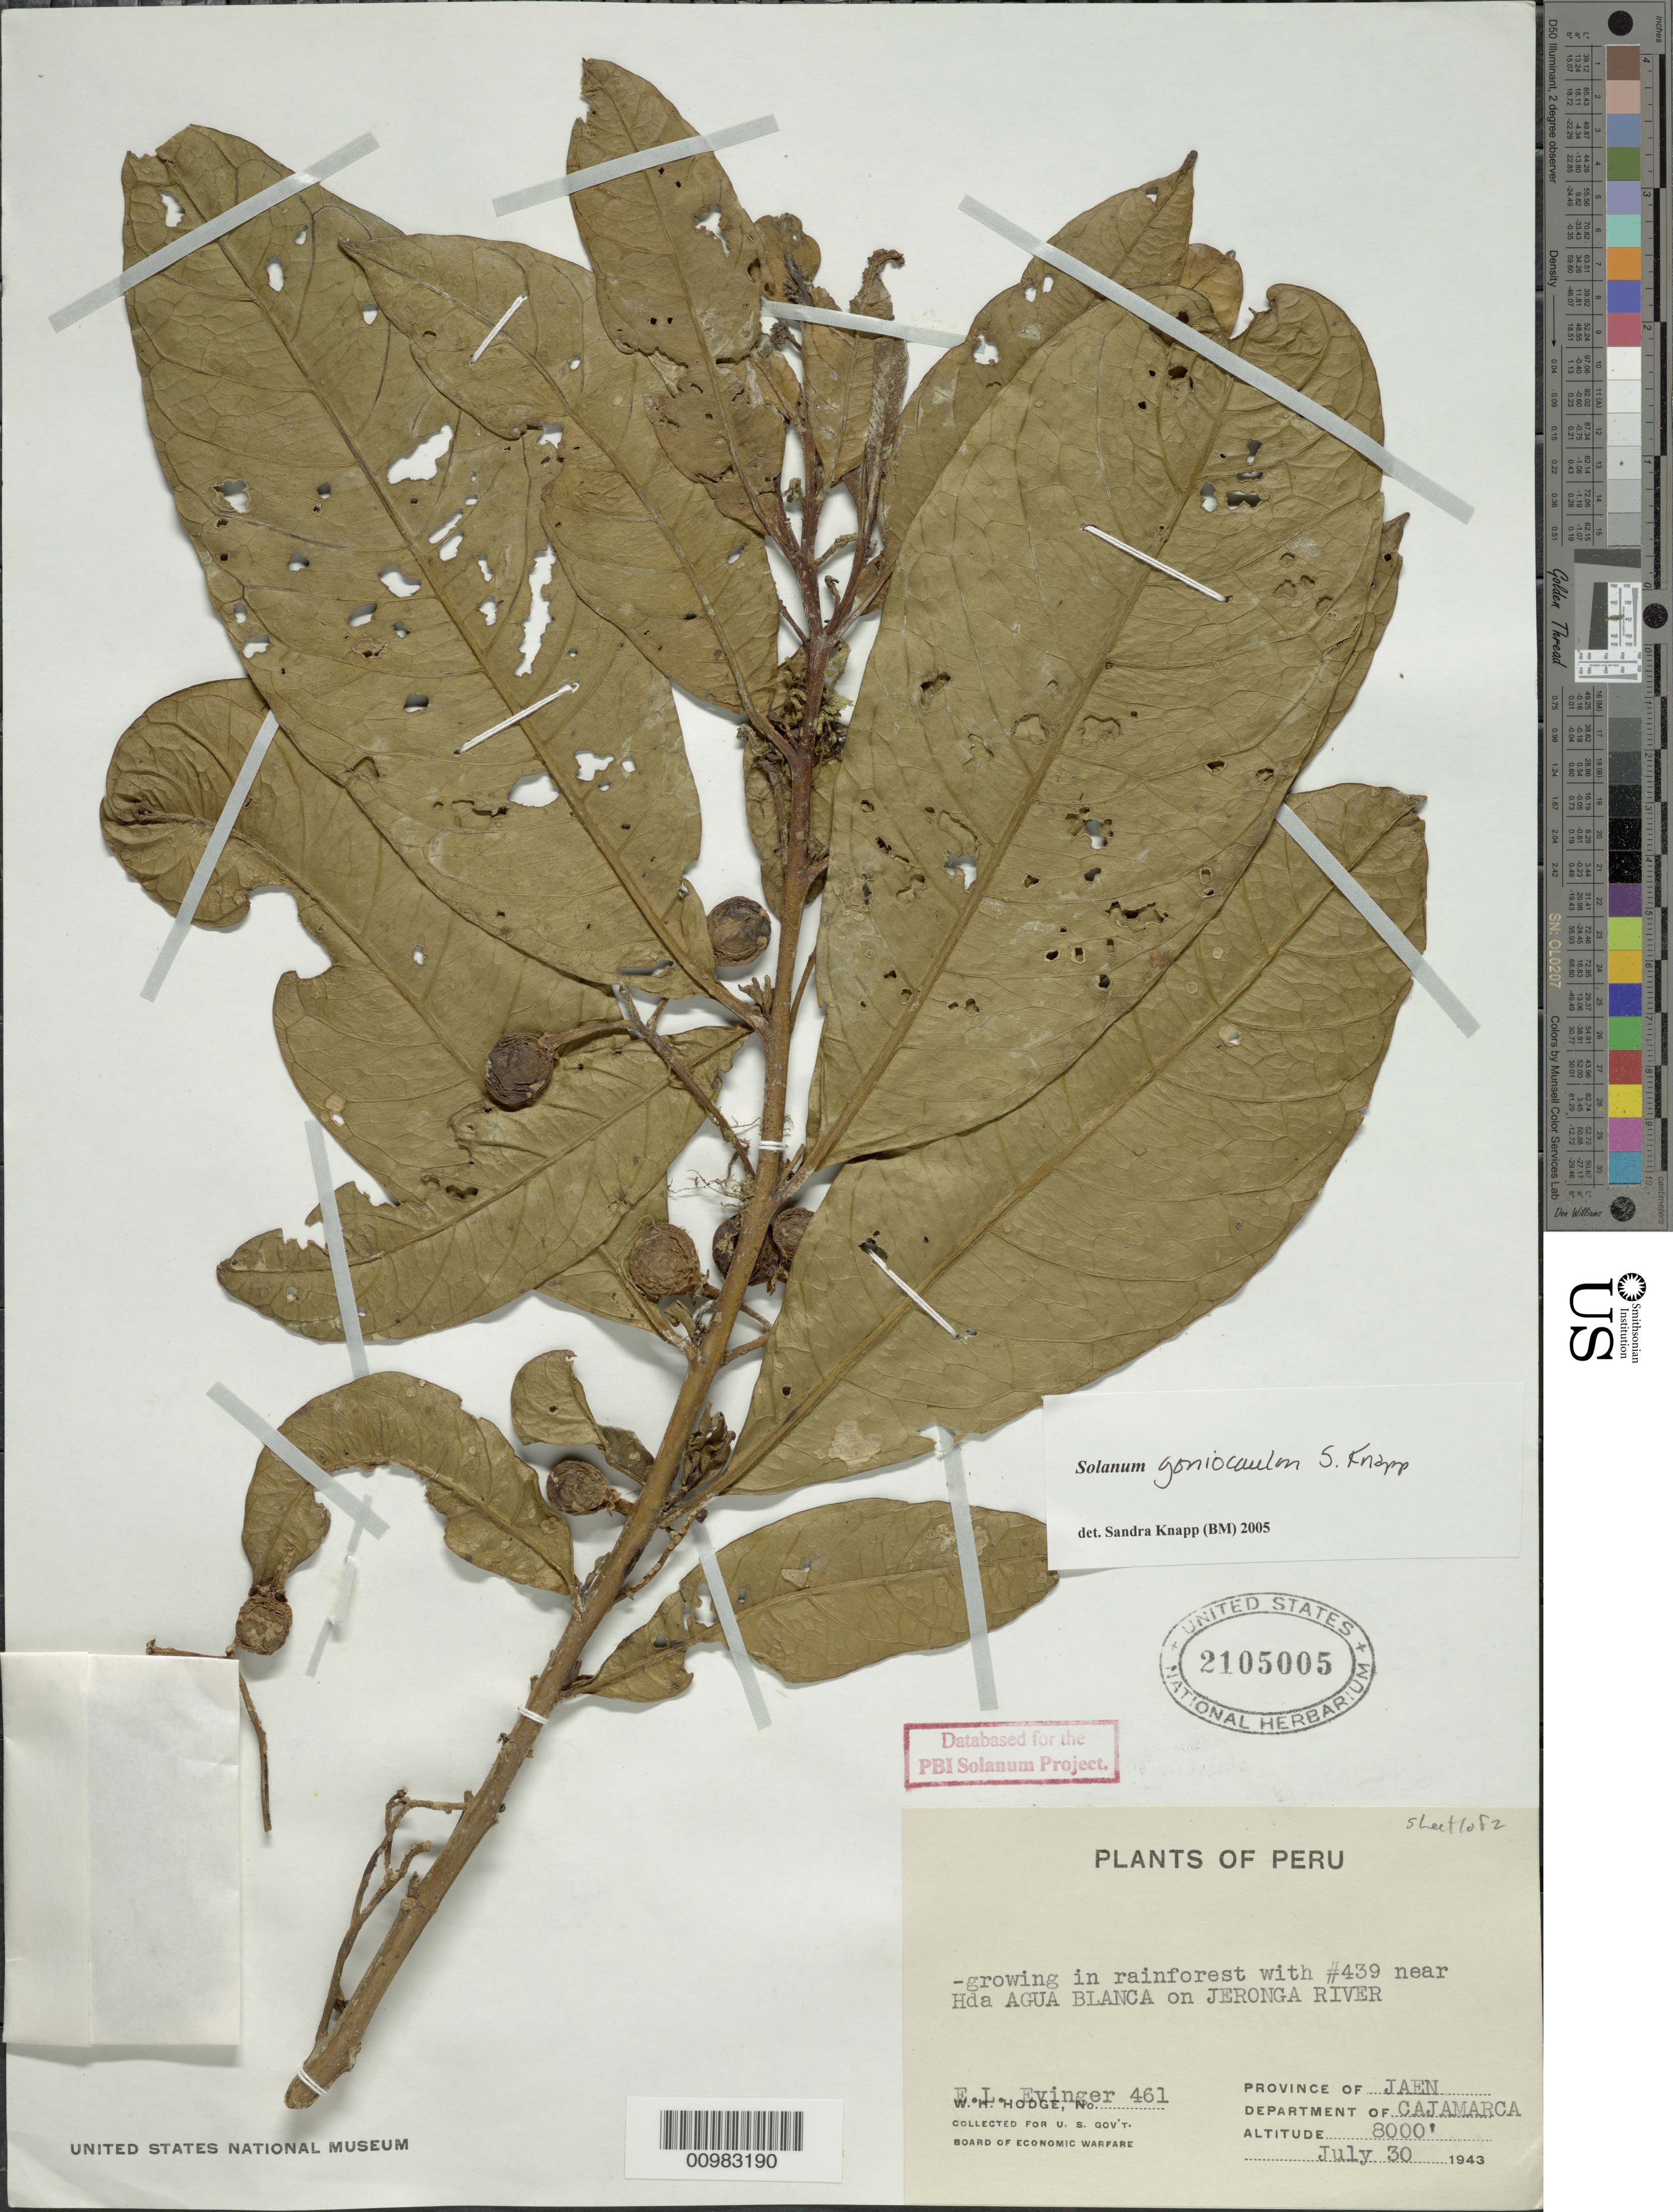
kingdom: Plantae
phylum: Tracheophyta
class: Magnoliopsida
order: Solanales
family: Solanaceae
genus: Solanum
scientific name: Solanum goniocaulon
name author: S. Knapp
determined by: Knapp, S. D.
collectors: E. Evinger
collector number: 461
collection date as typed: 30 Jul 1943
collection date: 1943-07-30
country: Peru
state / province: Cajamarca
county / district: Jaén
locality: near Hacienda Agua Blanca on Jeronga River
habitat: growing in rainforest with #439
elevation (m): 2000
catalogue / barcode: US 2105005